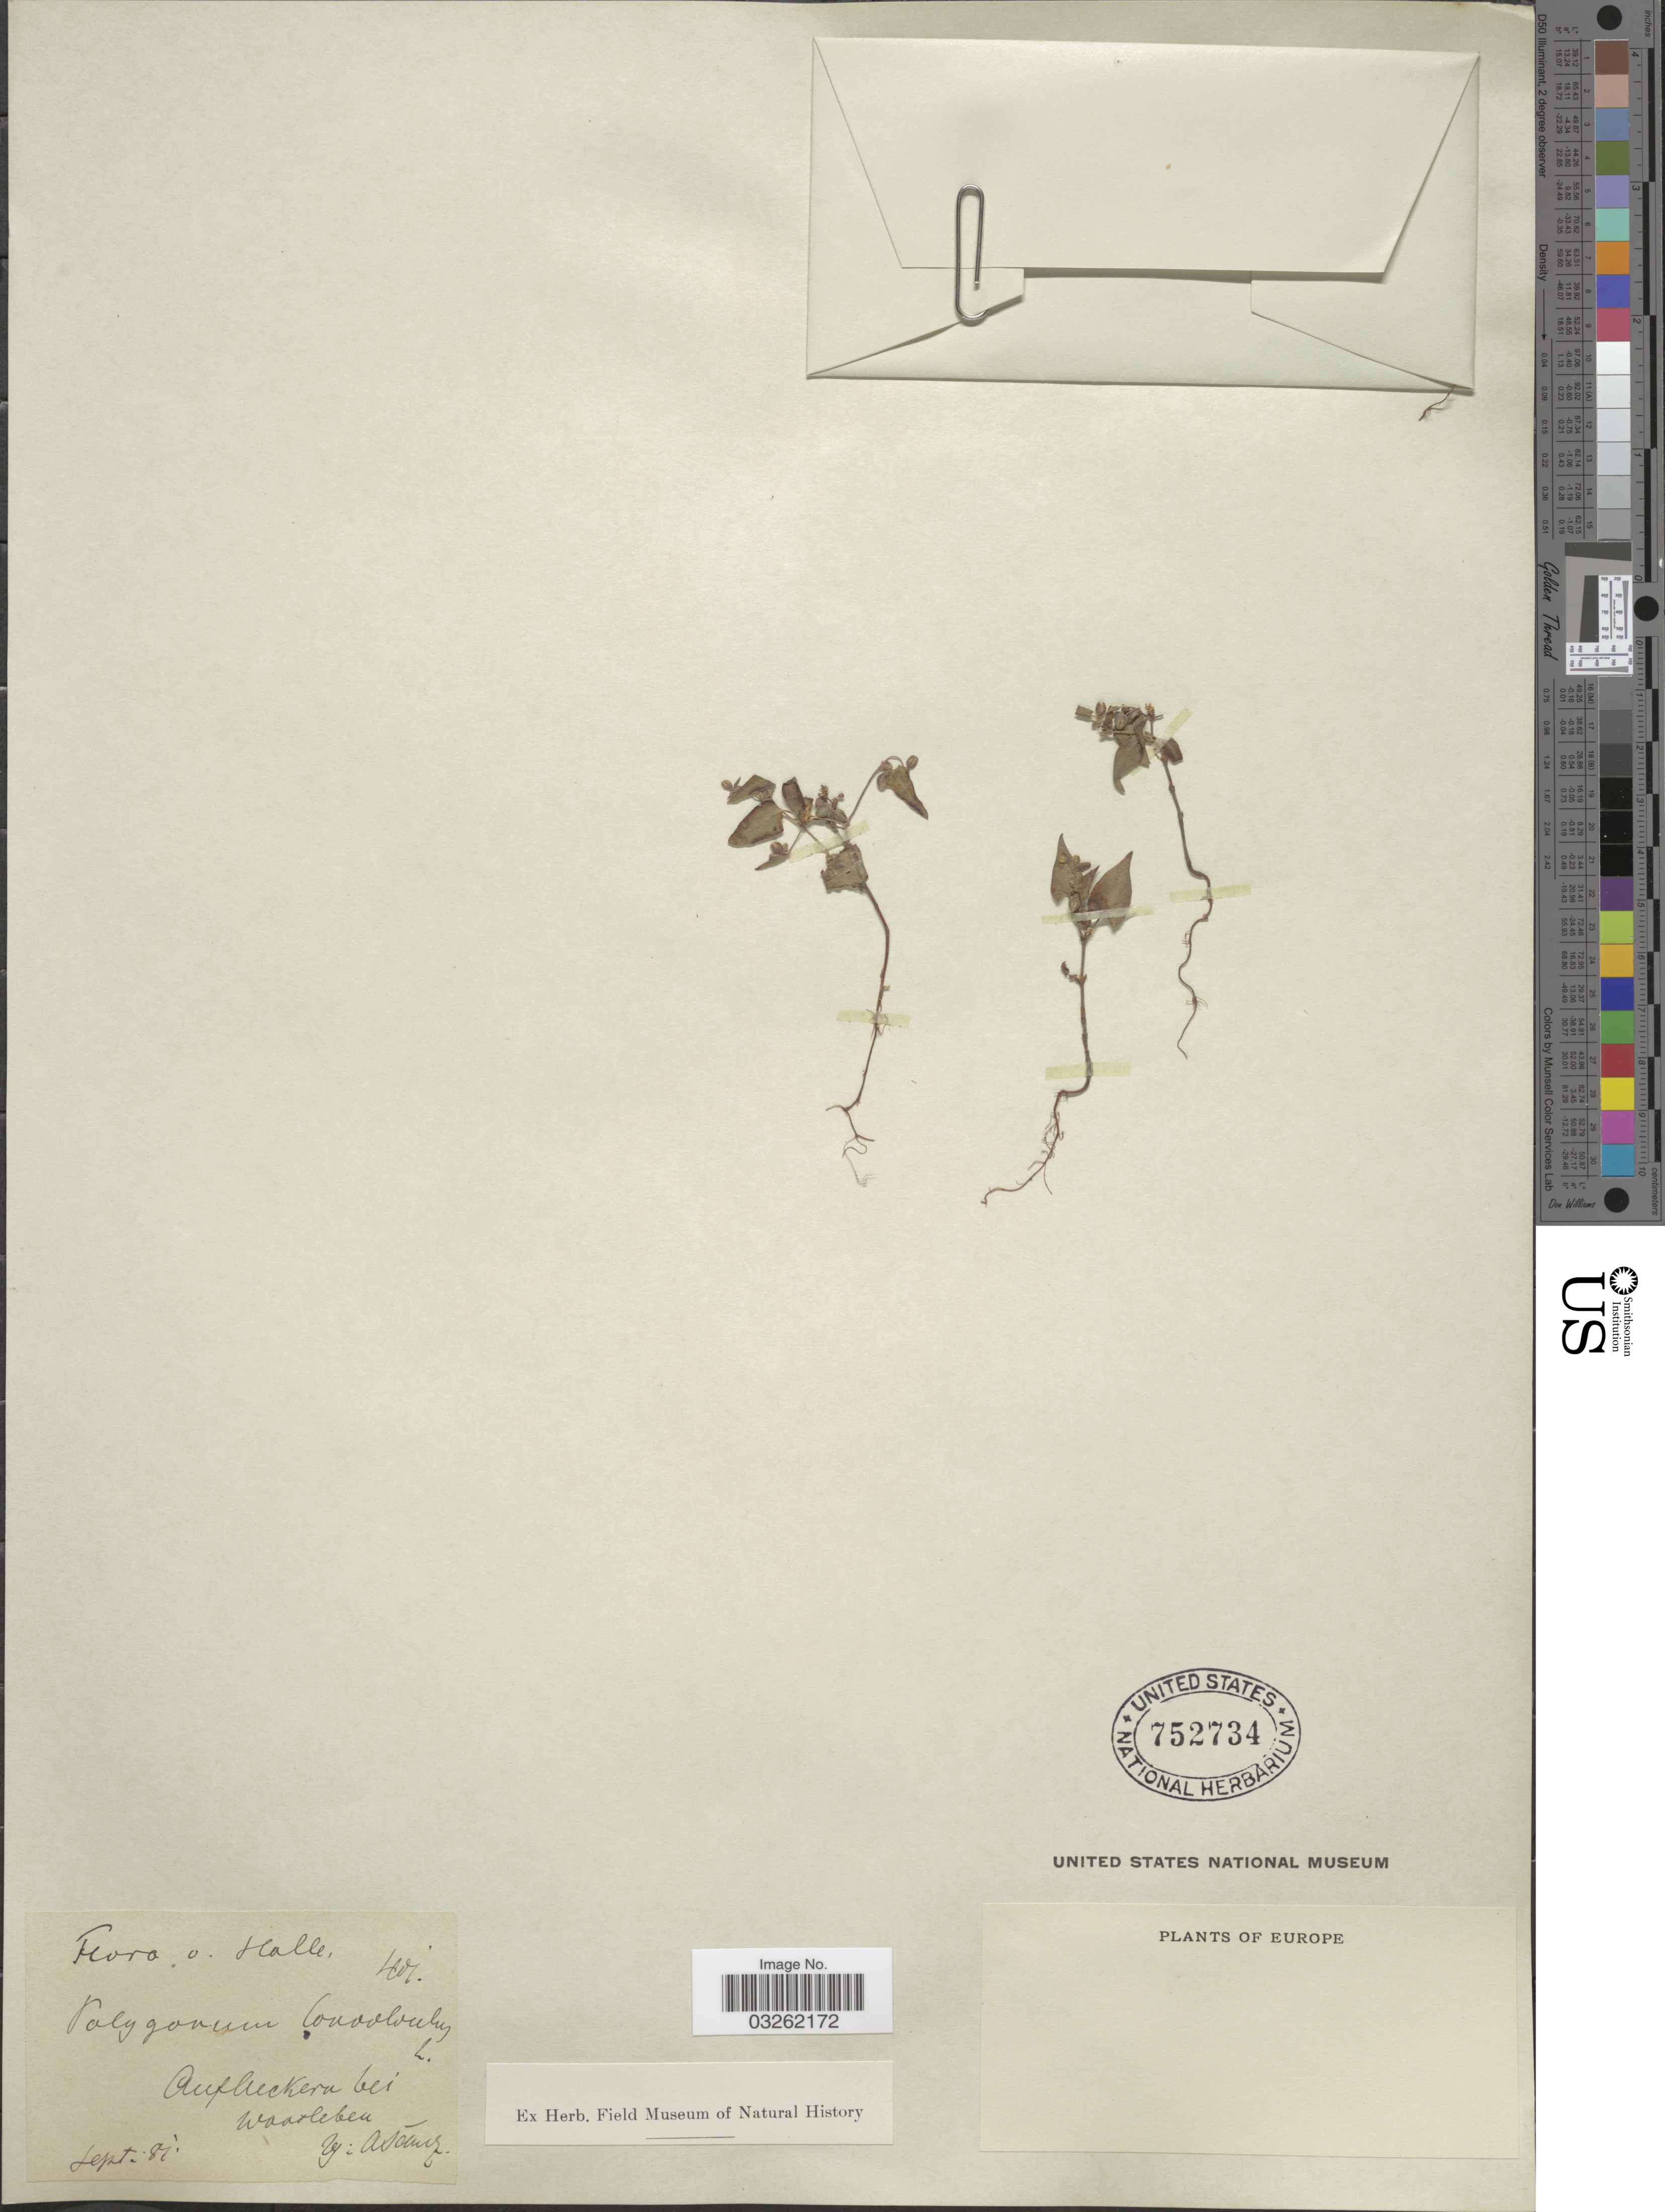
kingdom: Plantae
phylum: Tracheophyta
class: Magnoliopsida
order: Caryophyllales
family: Polygonaceae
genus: Fallopia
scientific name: Fallopia convolvulus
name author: (L.) Á. Löve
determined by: Strong, M. T., (US), Smithsonian Institution - National Museum of Natural History (UNITED STATES)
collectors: A. Schulz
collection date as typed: Transcribed d/m/y: /9/81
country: Germany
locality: Europe. Aufluckern [interpreted] bei Wansleben.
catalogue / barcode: US 752734